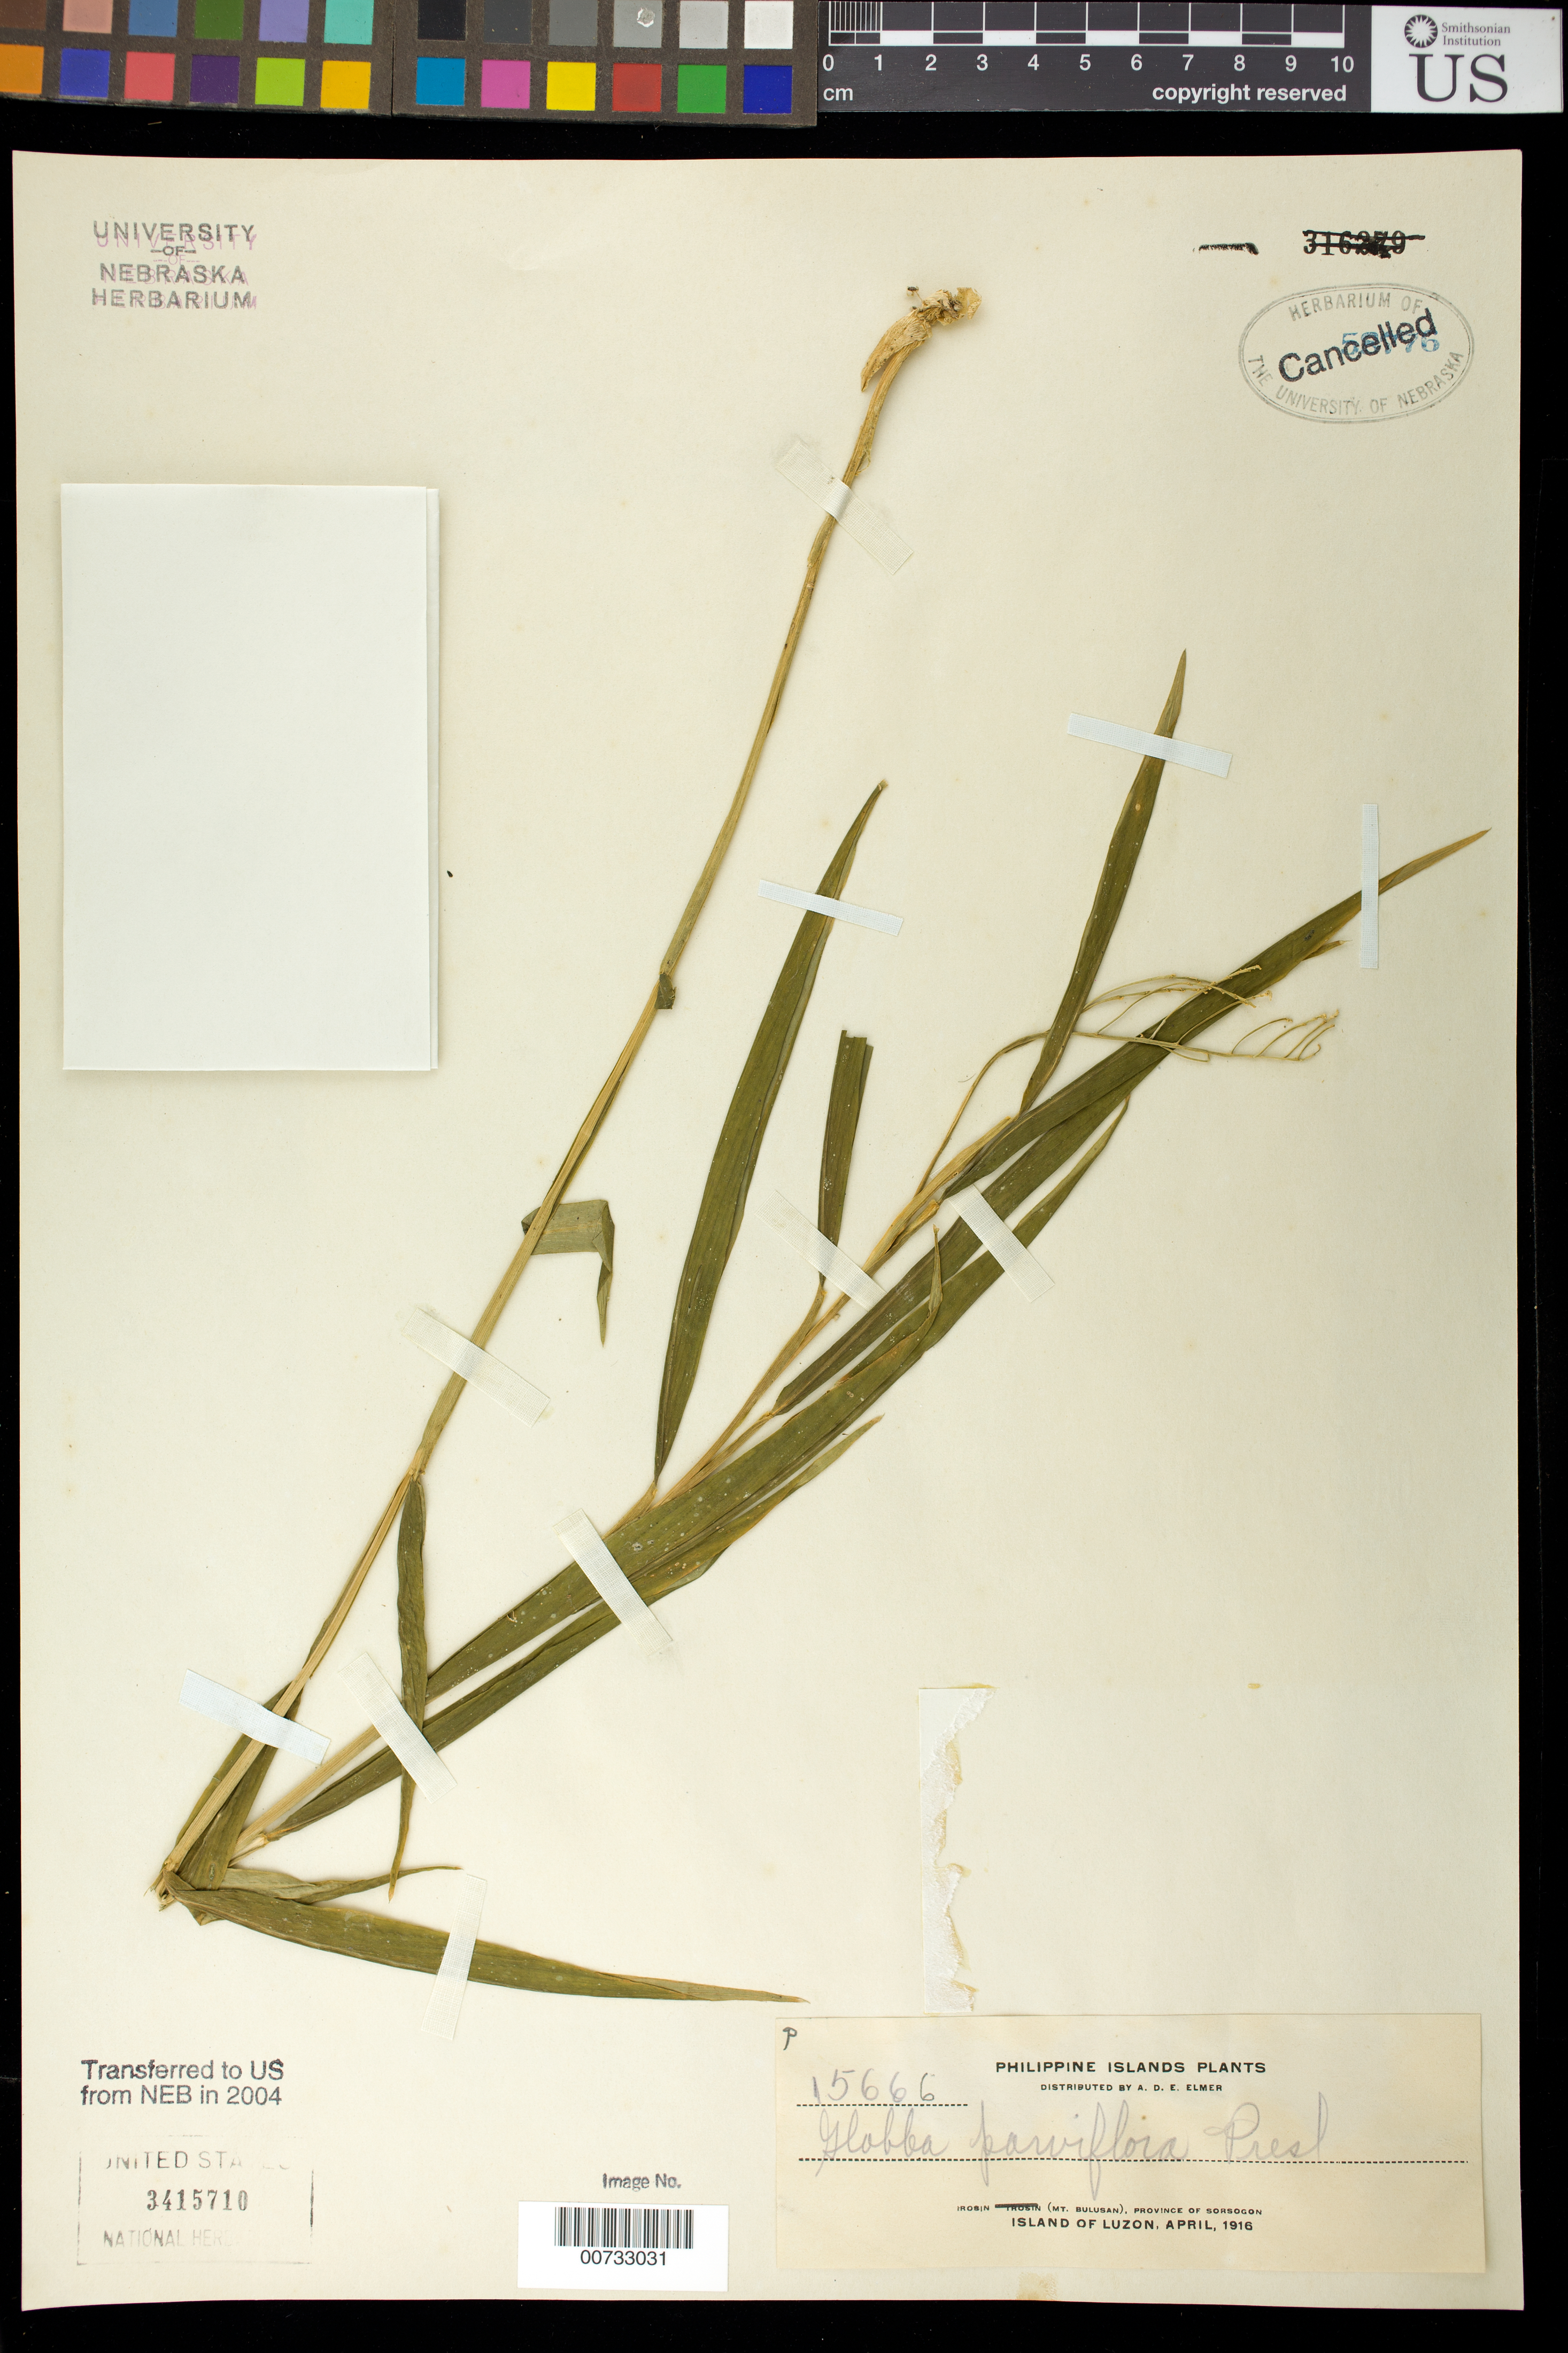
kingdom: Plantae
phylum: Tracheophyta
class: Liliopsida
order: Zingiberales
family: Zingiberaceae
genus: Globba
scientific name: Globba parviflora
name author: C. Presl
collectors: A. D. E. Elmer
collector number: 15666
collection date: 1916-04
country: Philippines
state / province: Bicol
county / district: Sorsogon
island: Luzon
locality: Irosin (Mt. Bulusan)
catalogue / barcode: US 3415710